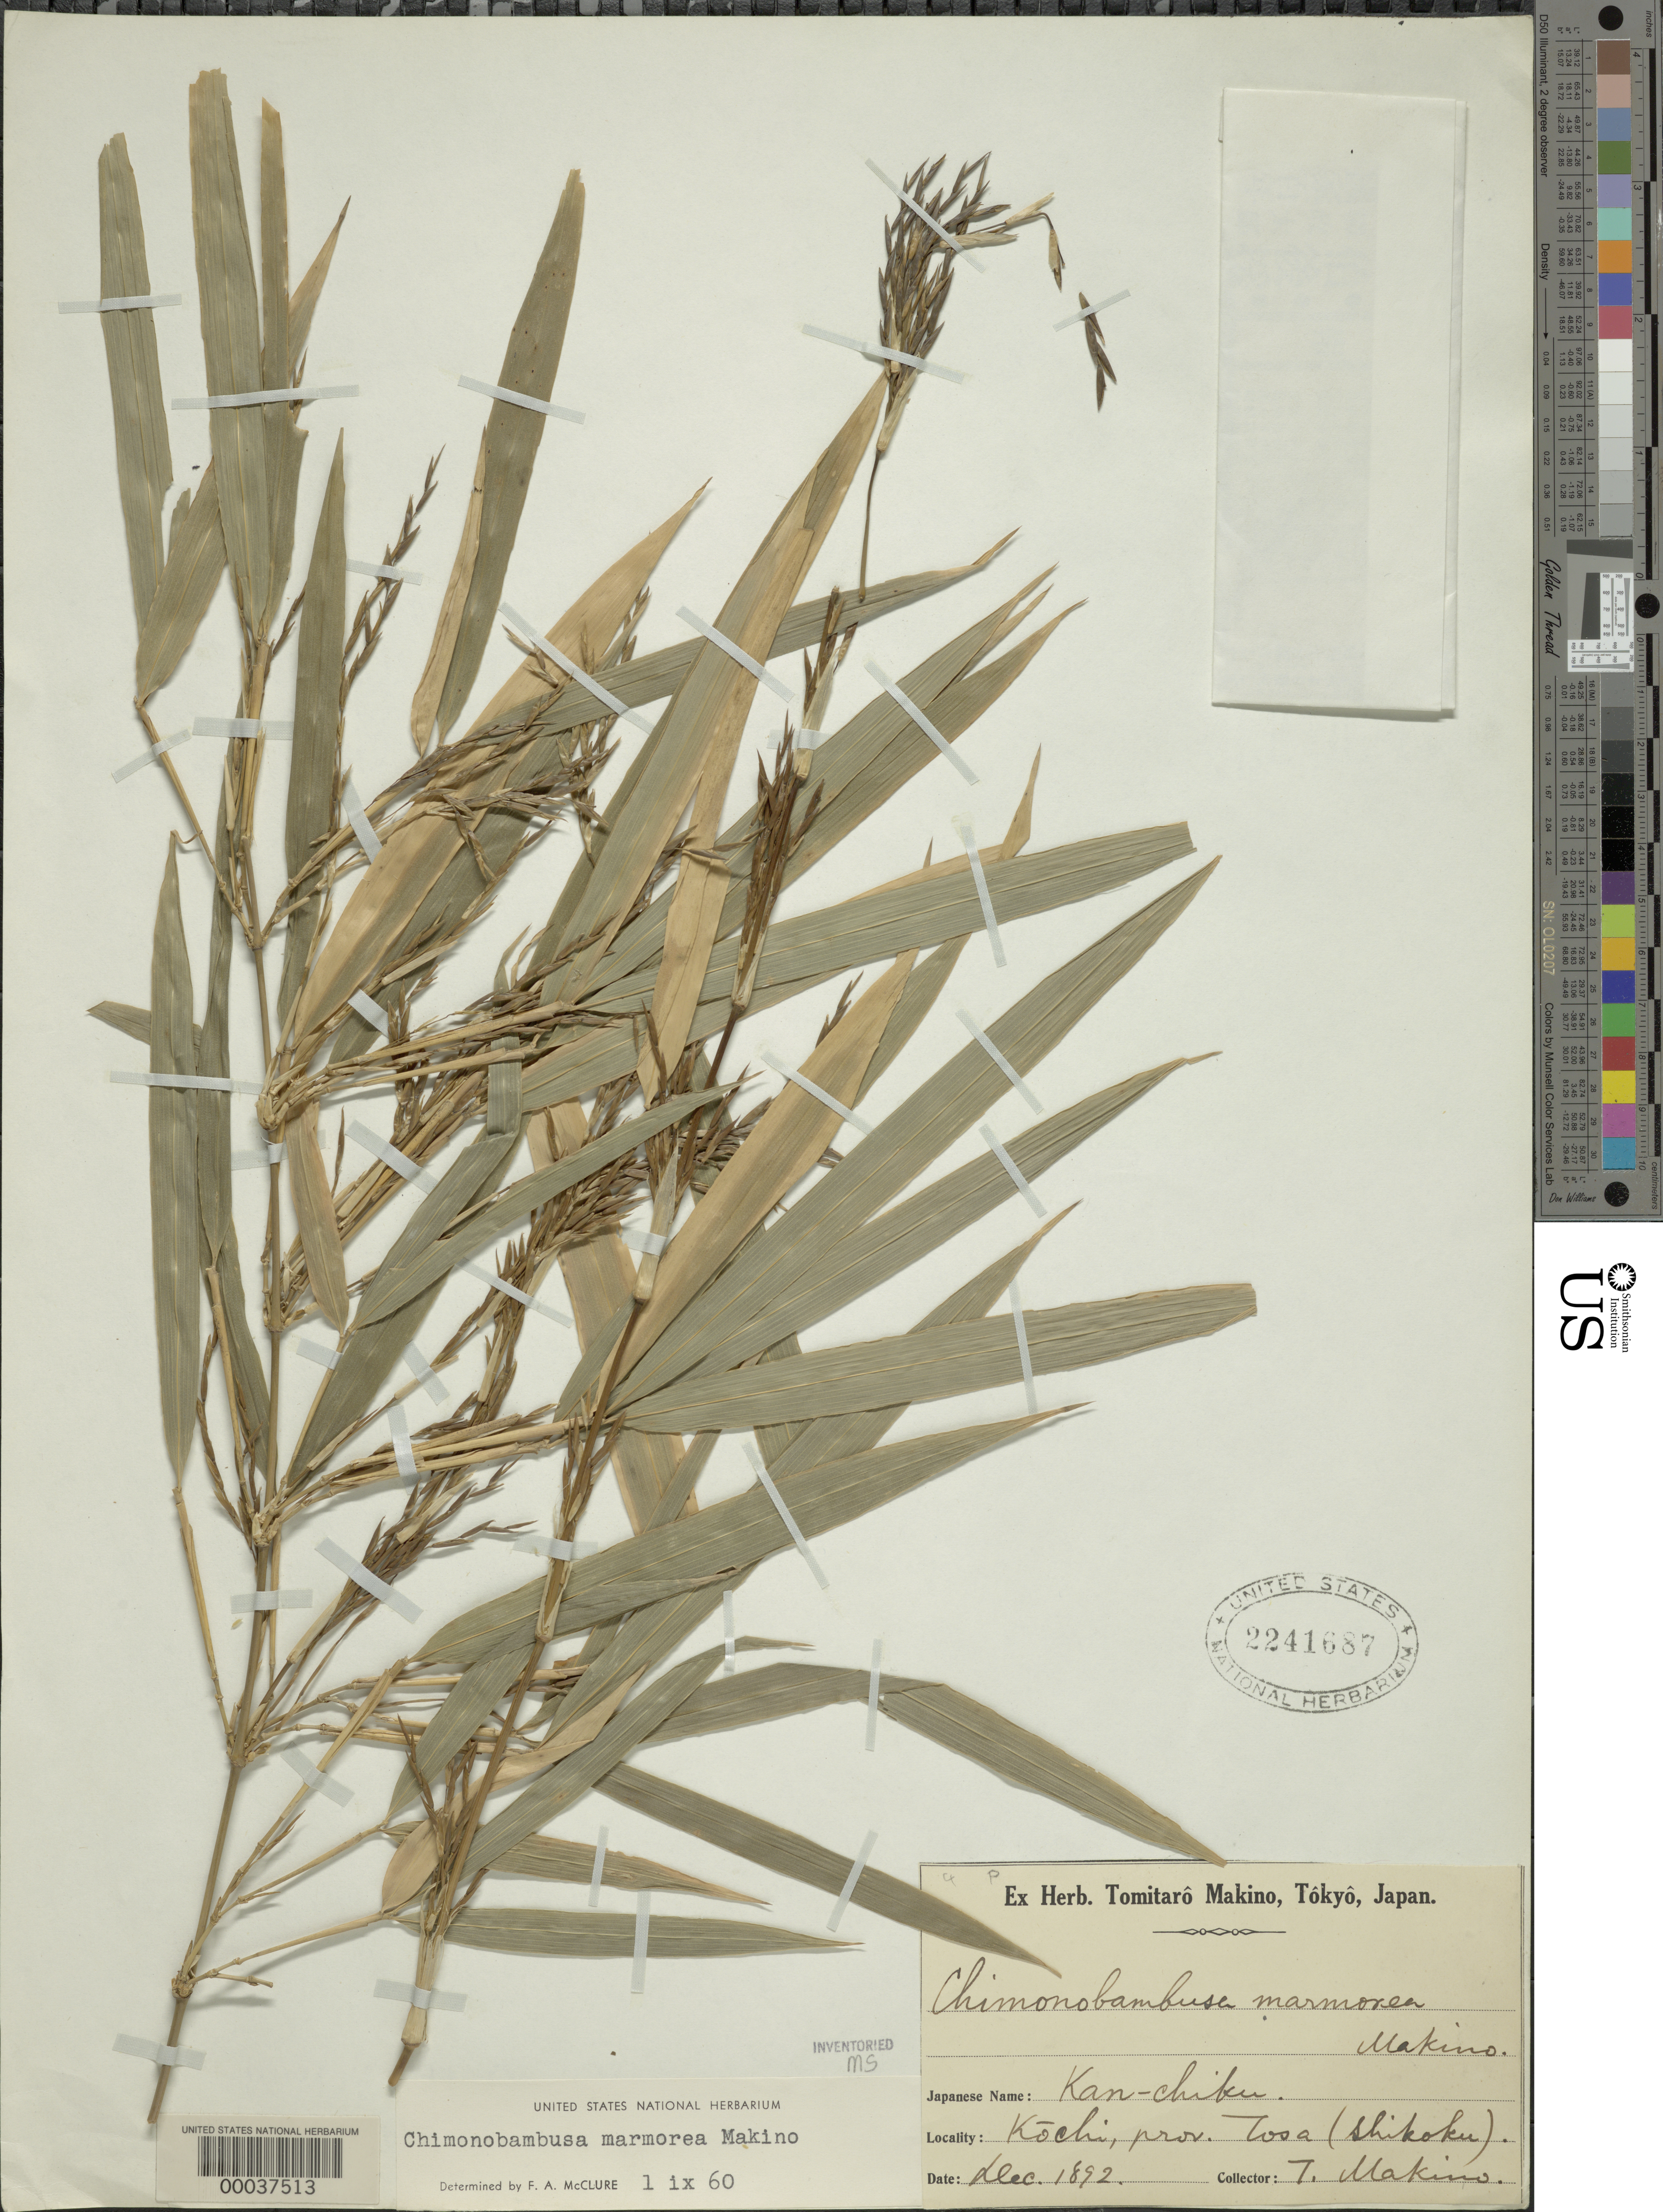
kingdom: Plantae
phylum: Tracheophyta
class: Liliopsida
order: Poales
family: Poaceae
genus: Chimonobambusa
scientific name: Chimonobambusa marmorea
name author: Makino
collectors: T. Makino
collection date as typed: Dec 1892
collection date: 1892-12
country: Japan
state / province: Koti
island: Shikoku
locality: Tosa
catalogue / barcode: US 2241687